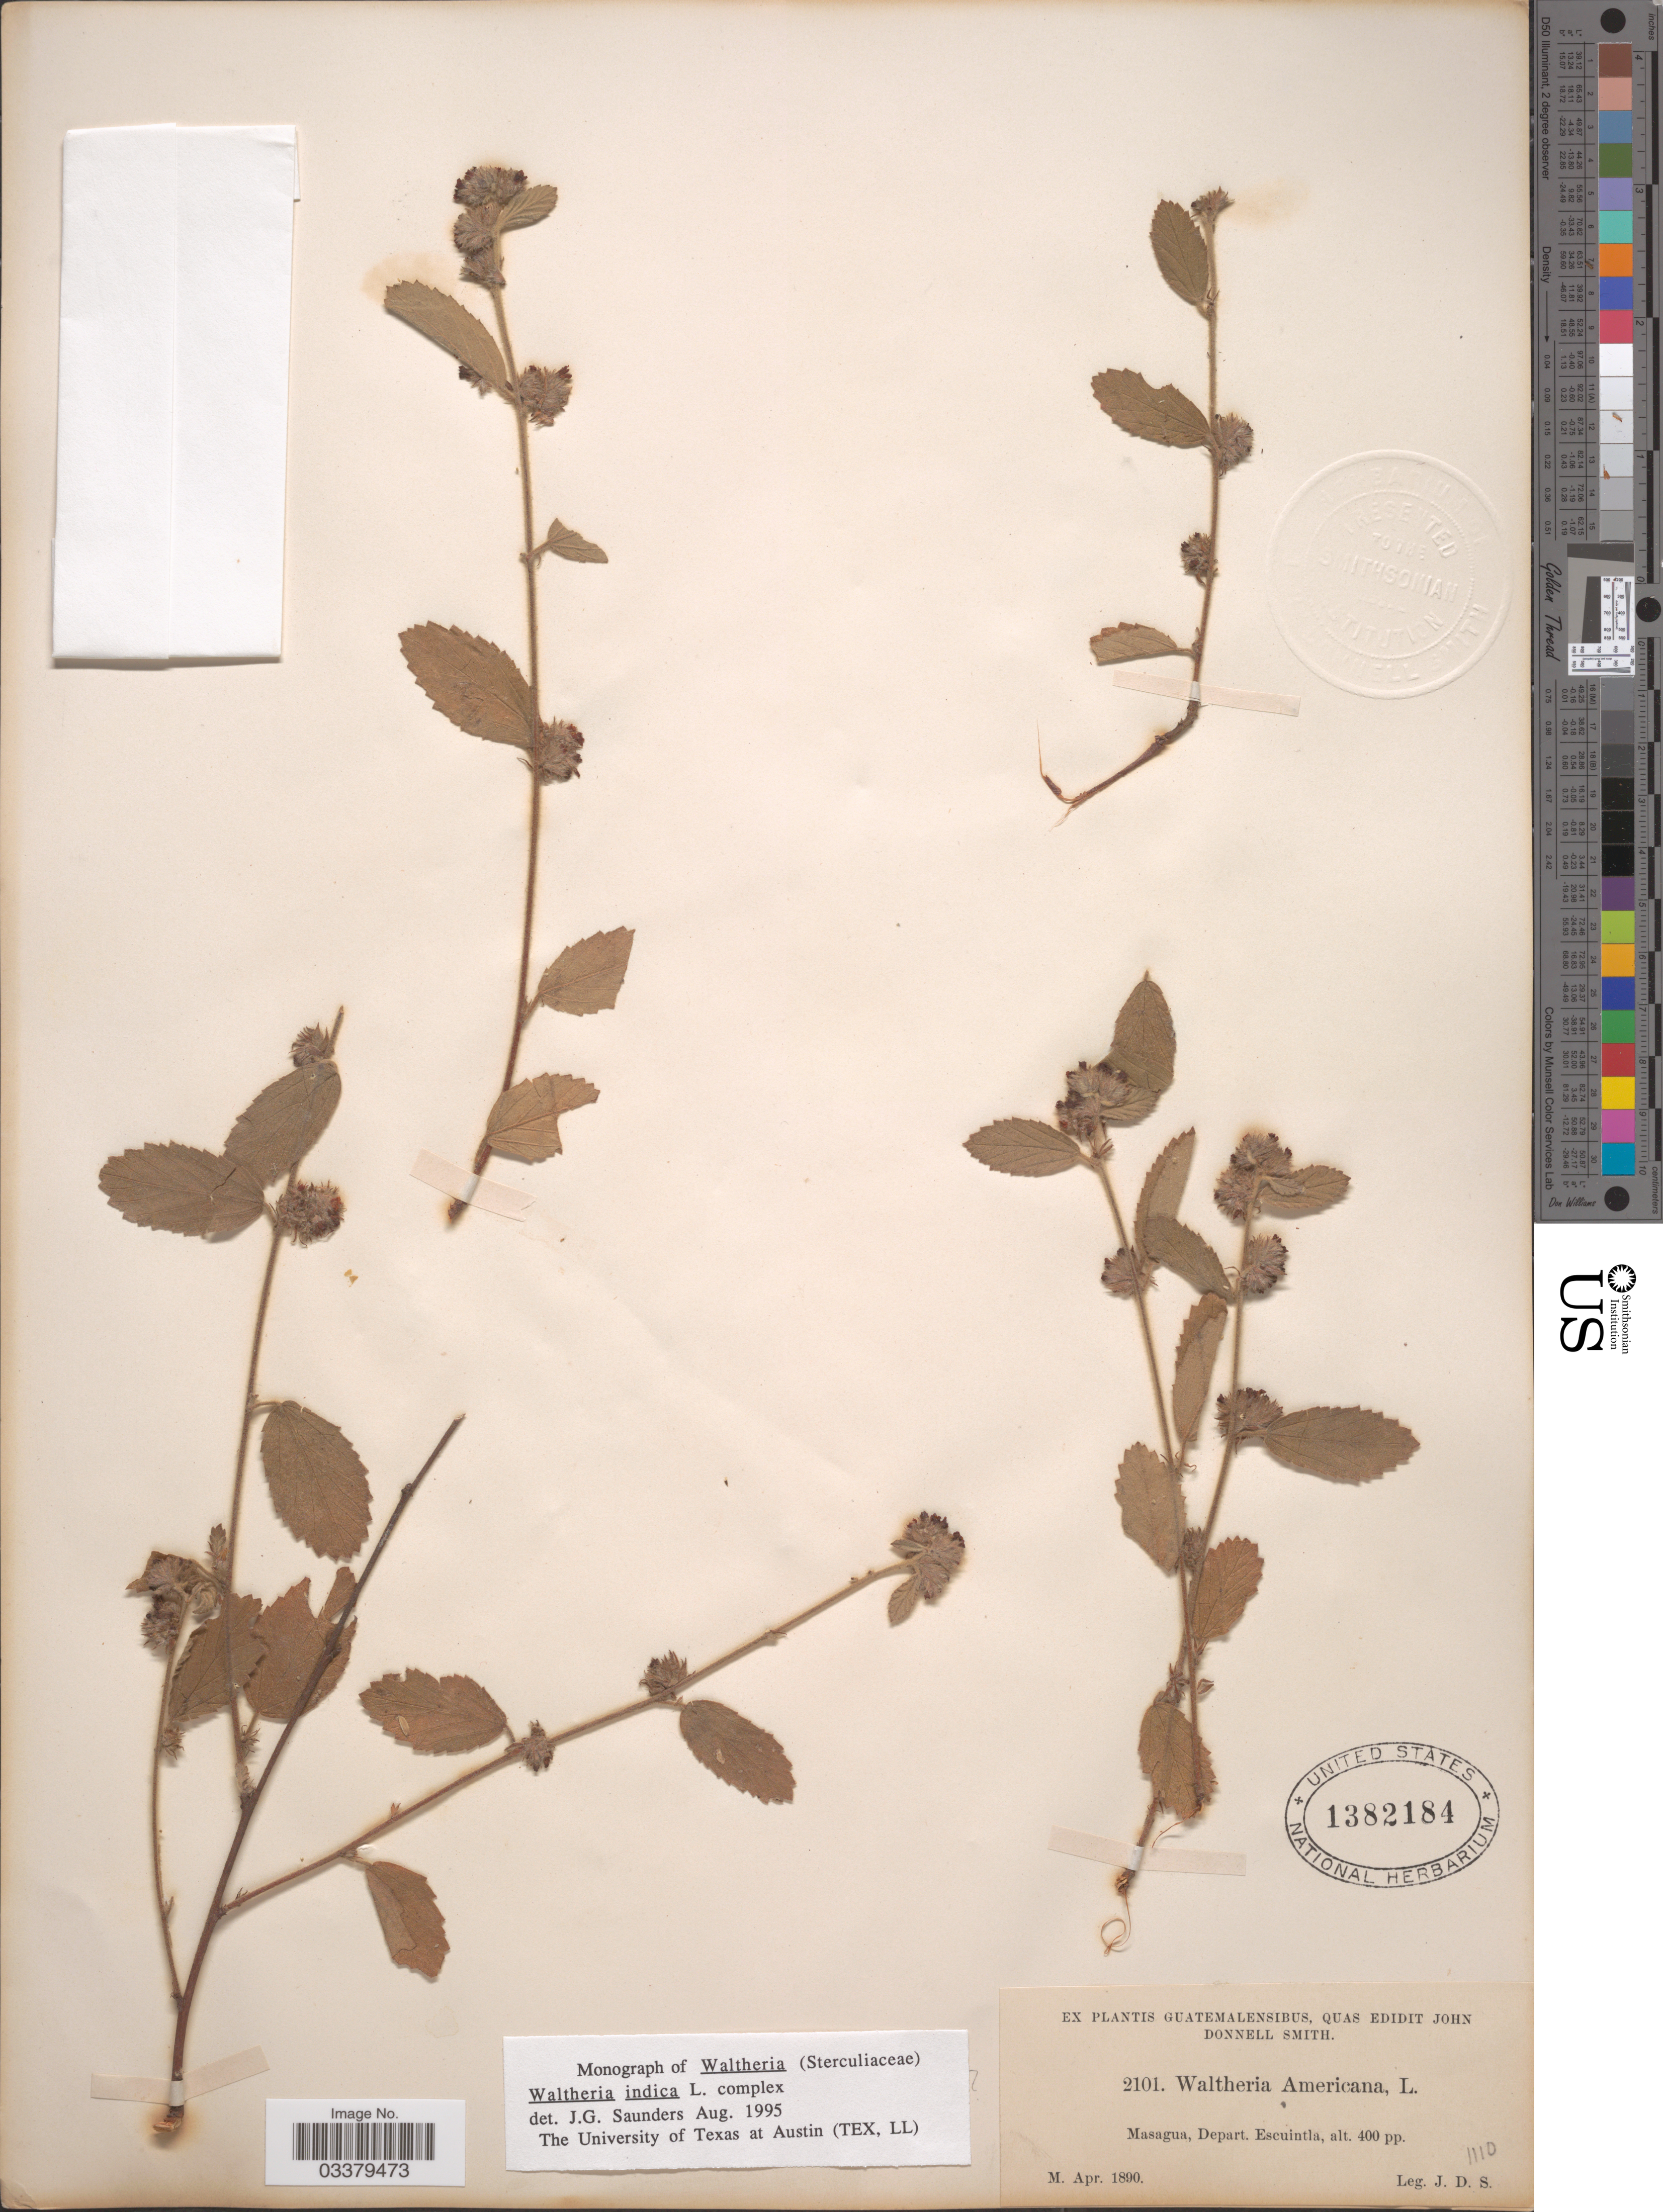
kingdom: Plantae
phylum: Tracheophyta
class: Magnoliopsida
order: Malvales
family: Malvaceae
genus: Waltheria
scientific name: Waltheria indica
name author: L.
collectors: J. Donnell Smith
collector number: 2101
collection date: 1890-04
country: Guatemala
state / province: Escuintla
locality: Masagua, Depart. Escuintla.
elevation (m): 122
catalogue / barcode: US 1382184